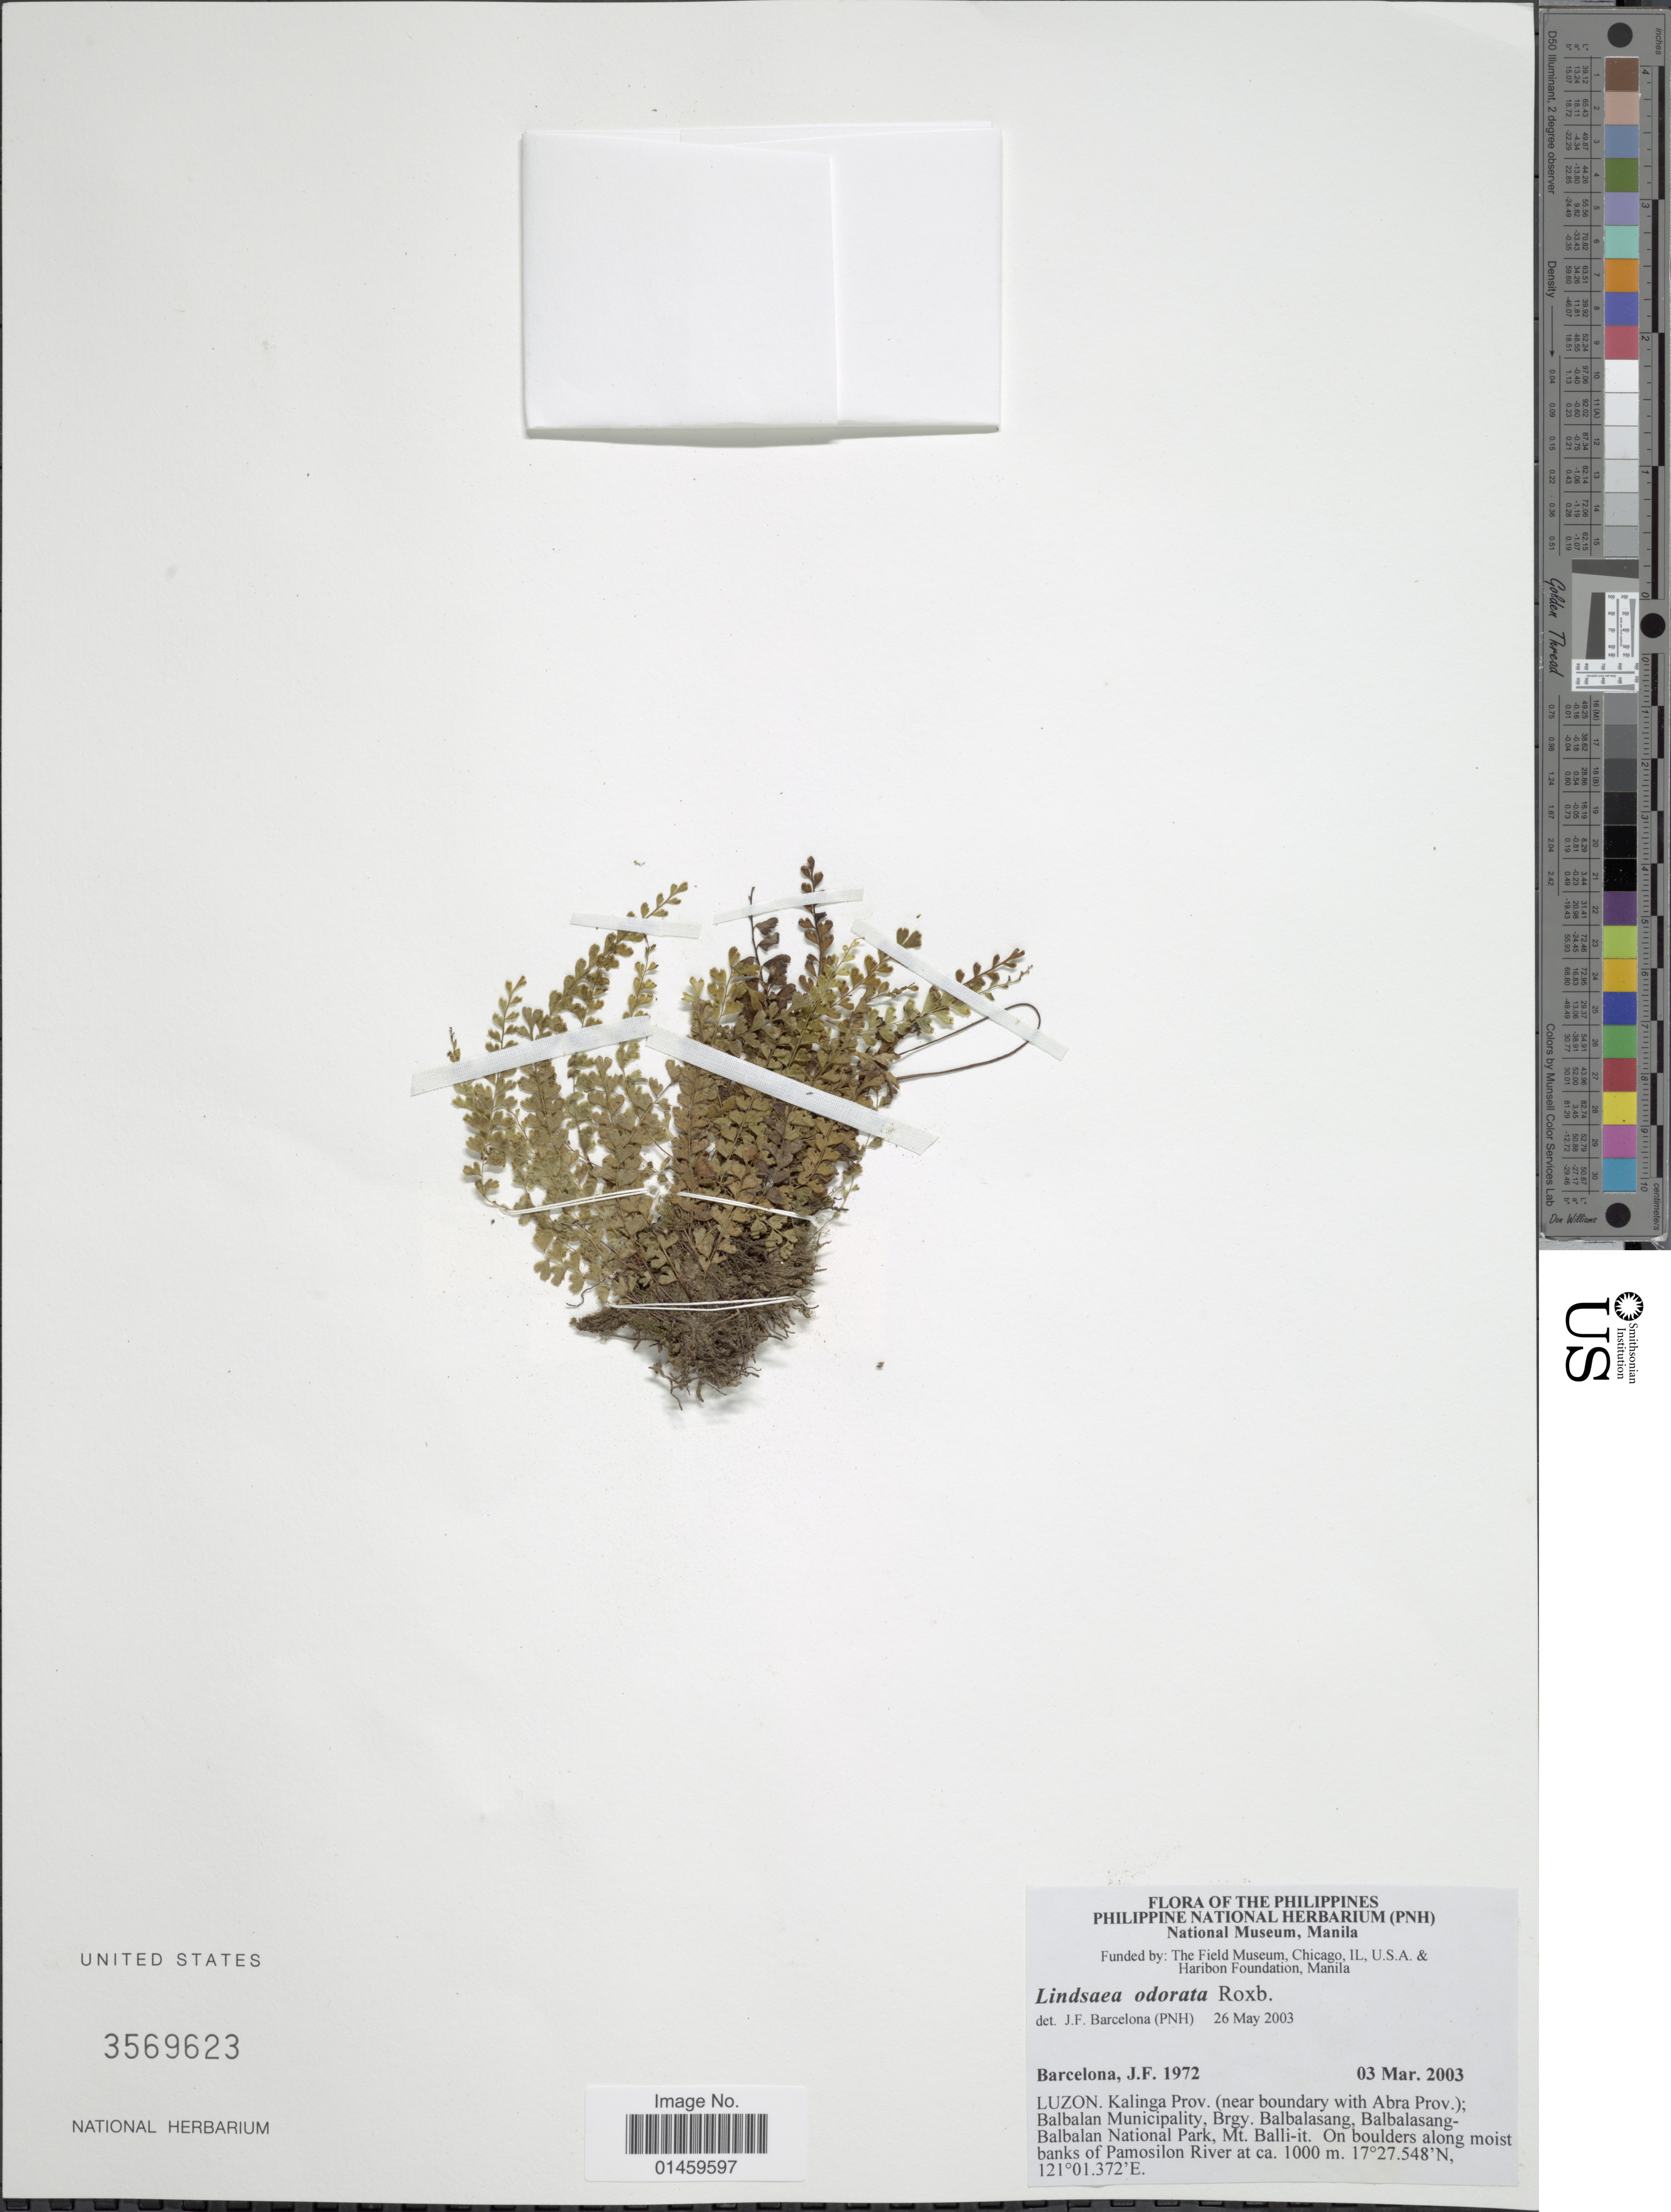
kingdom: Plantae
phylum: Tracheophyta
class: Polypodiopsida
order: Polypodiales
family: Lindsaeaceae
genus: Lindsaea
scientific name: Lindsaea odorata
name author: Roxb.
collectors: J. F. Barcelona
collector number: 1972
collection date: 2003-03-03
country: Philippines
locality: Luzon, Kalinga Prov. (near boundary with Abra Prov.); Balbalan Municipality, Brgy. Balbalasang, Balbalasang-Balbalan National Park, Mt. Balli-it. On boulders along moist banks of Pamosilon River.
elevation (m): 1000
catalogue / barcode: US 3569623